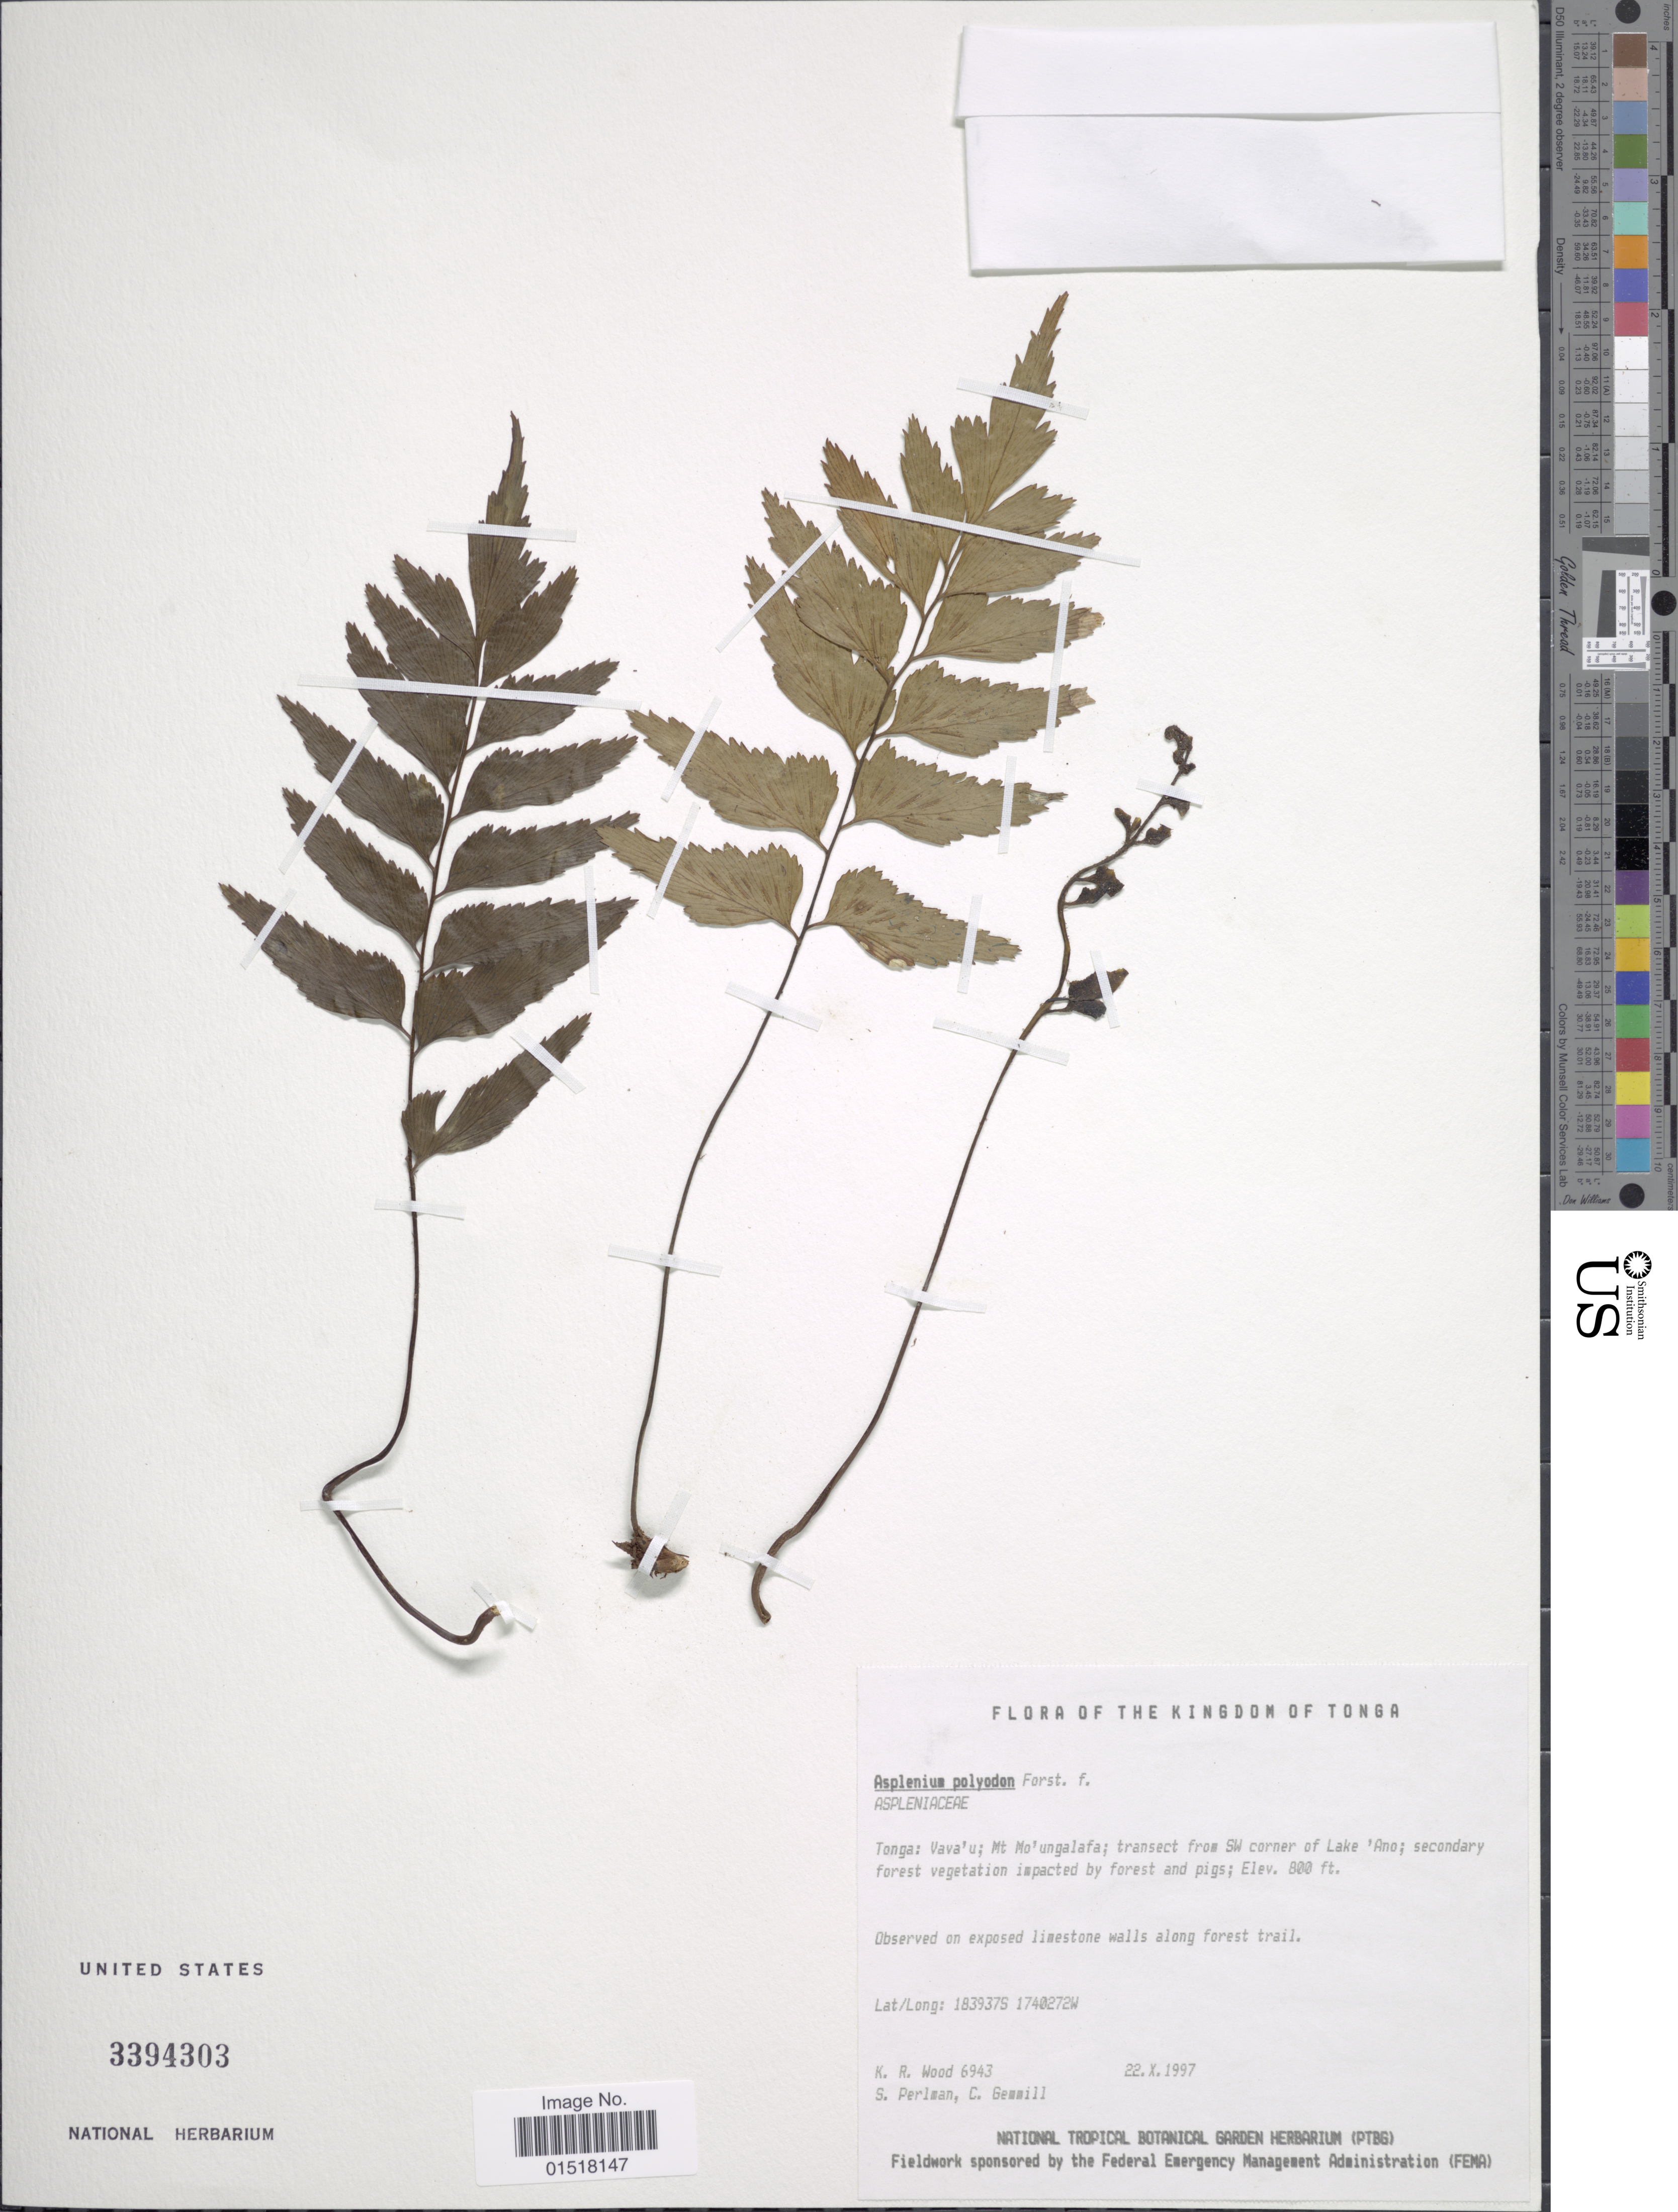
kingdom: Plantae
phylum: Tracheophyta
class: Polypodiopsida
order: Polypodiales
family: Aspleniaceae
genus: Asplenium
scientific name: Asplenium polyodon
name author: G. Forst.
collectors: K. R. Wood, S. Perlman & C. Gemmill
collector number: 6943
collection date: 1997-10-22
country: Tonga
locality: Vava'u; Mt. Mo'ungalafa; transect from SW corner of Lake 'Ano.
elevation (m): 244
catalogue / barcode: US 3394303